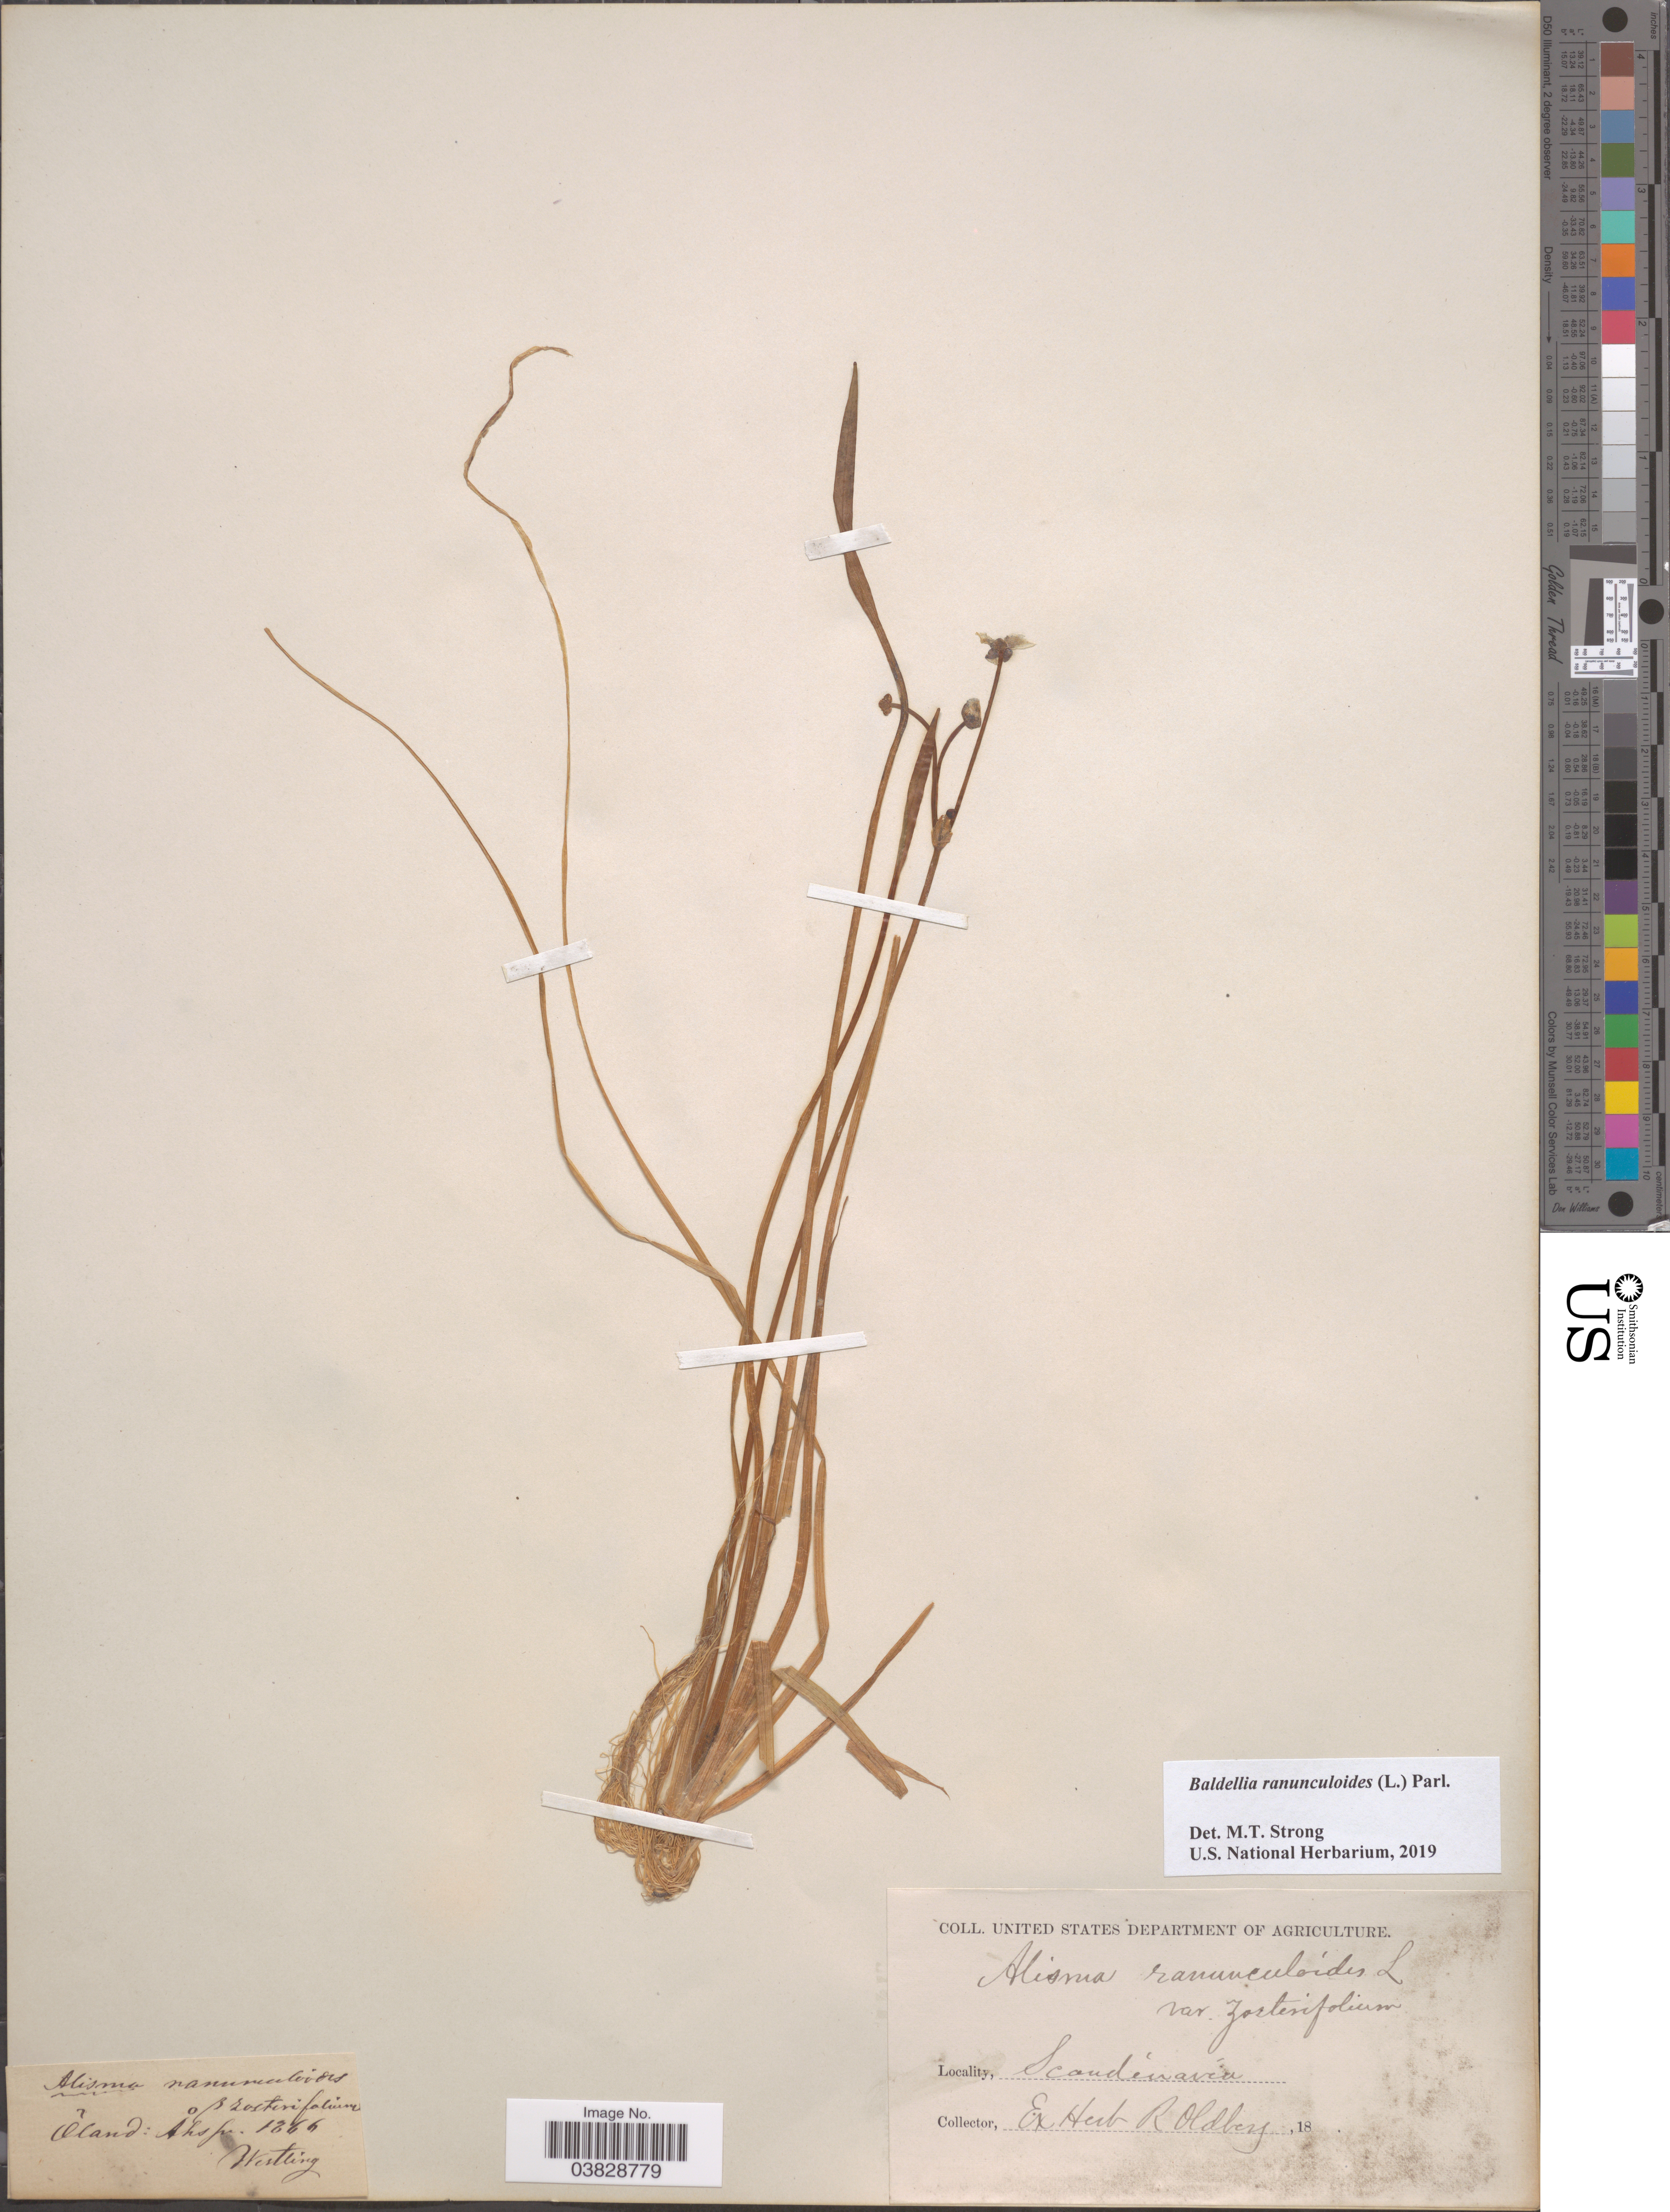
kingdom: Plantae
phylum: Tracheophyta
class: Liliopsida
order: Alismatales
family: Alismataceae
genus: Baldellia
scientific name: Baldellia ranunculoides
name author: (L.) Parl.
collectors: R. Westling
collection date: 1866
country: Sweden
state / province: Kalmar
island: Oland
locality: Scandinavia. Öland: Åhus pr.